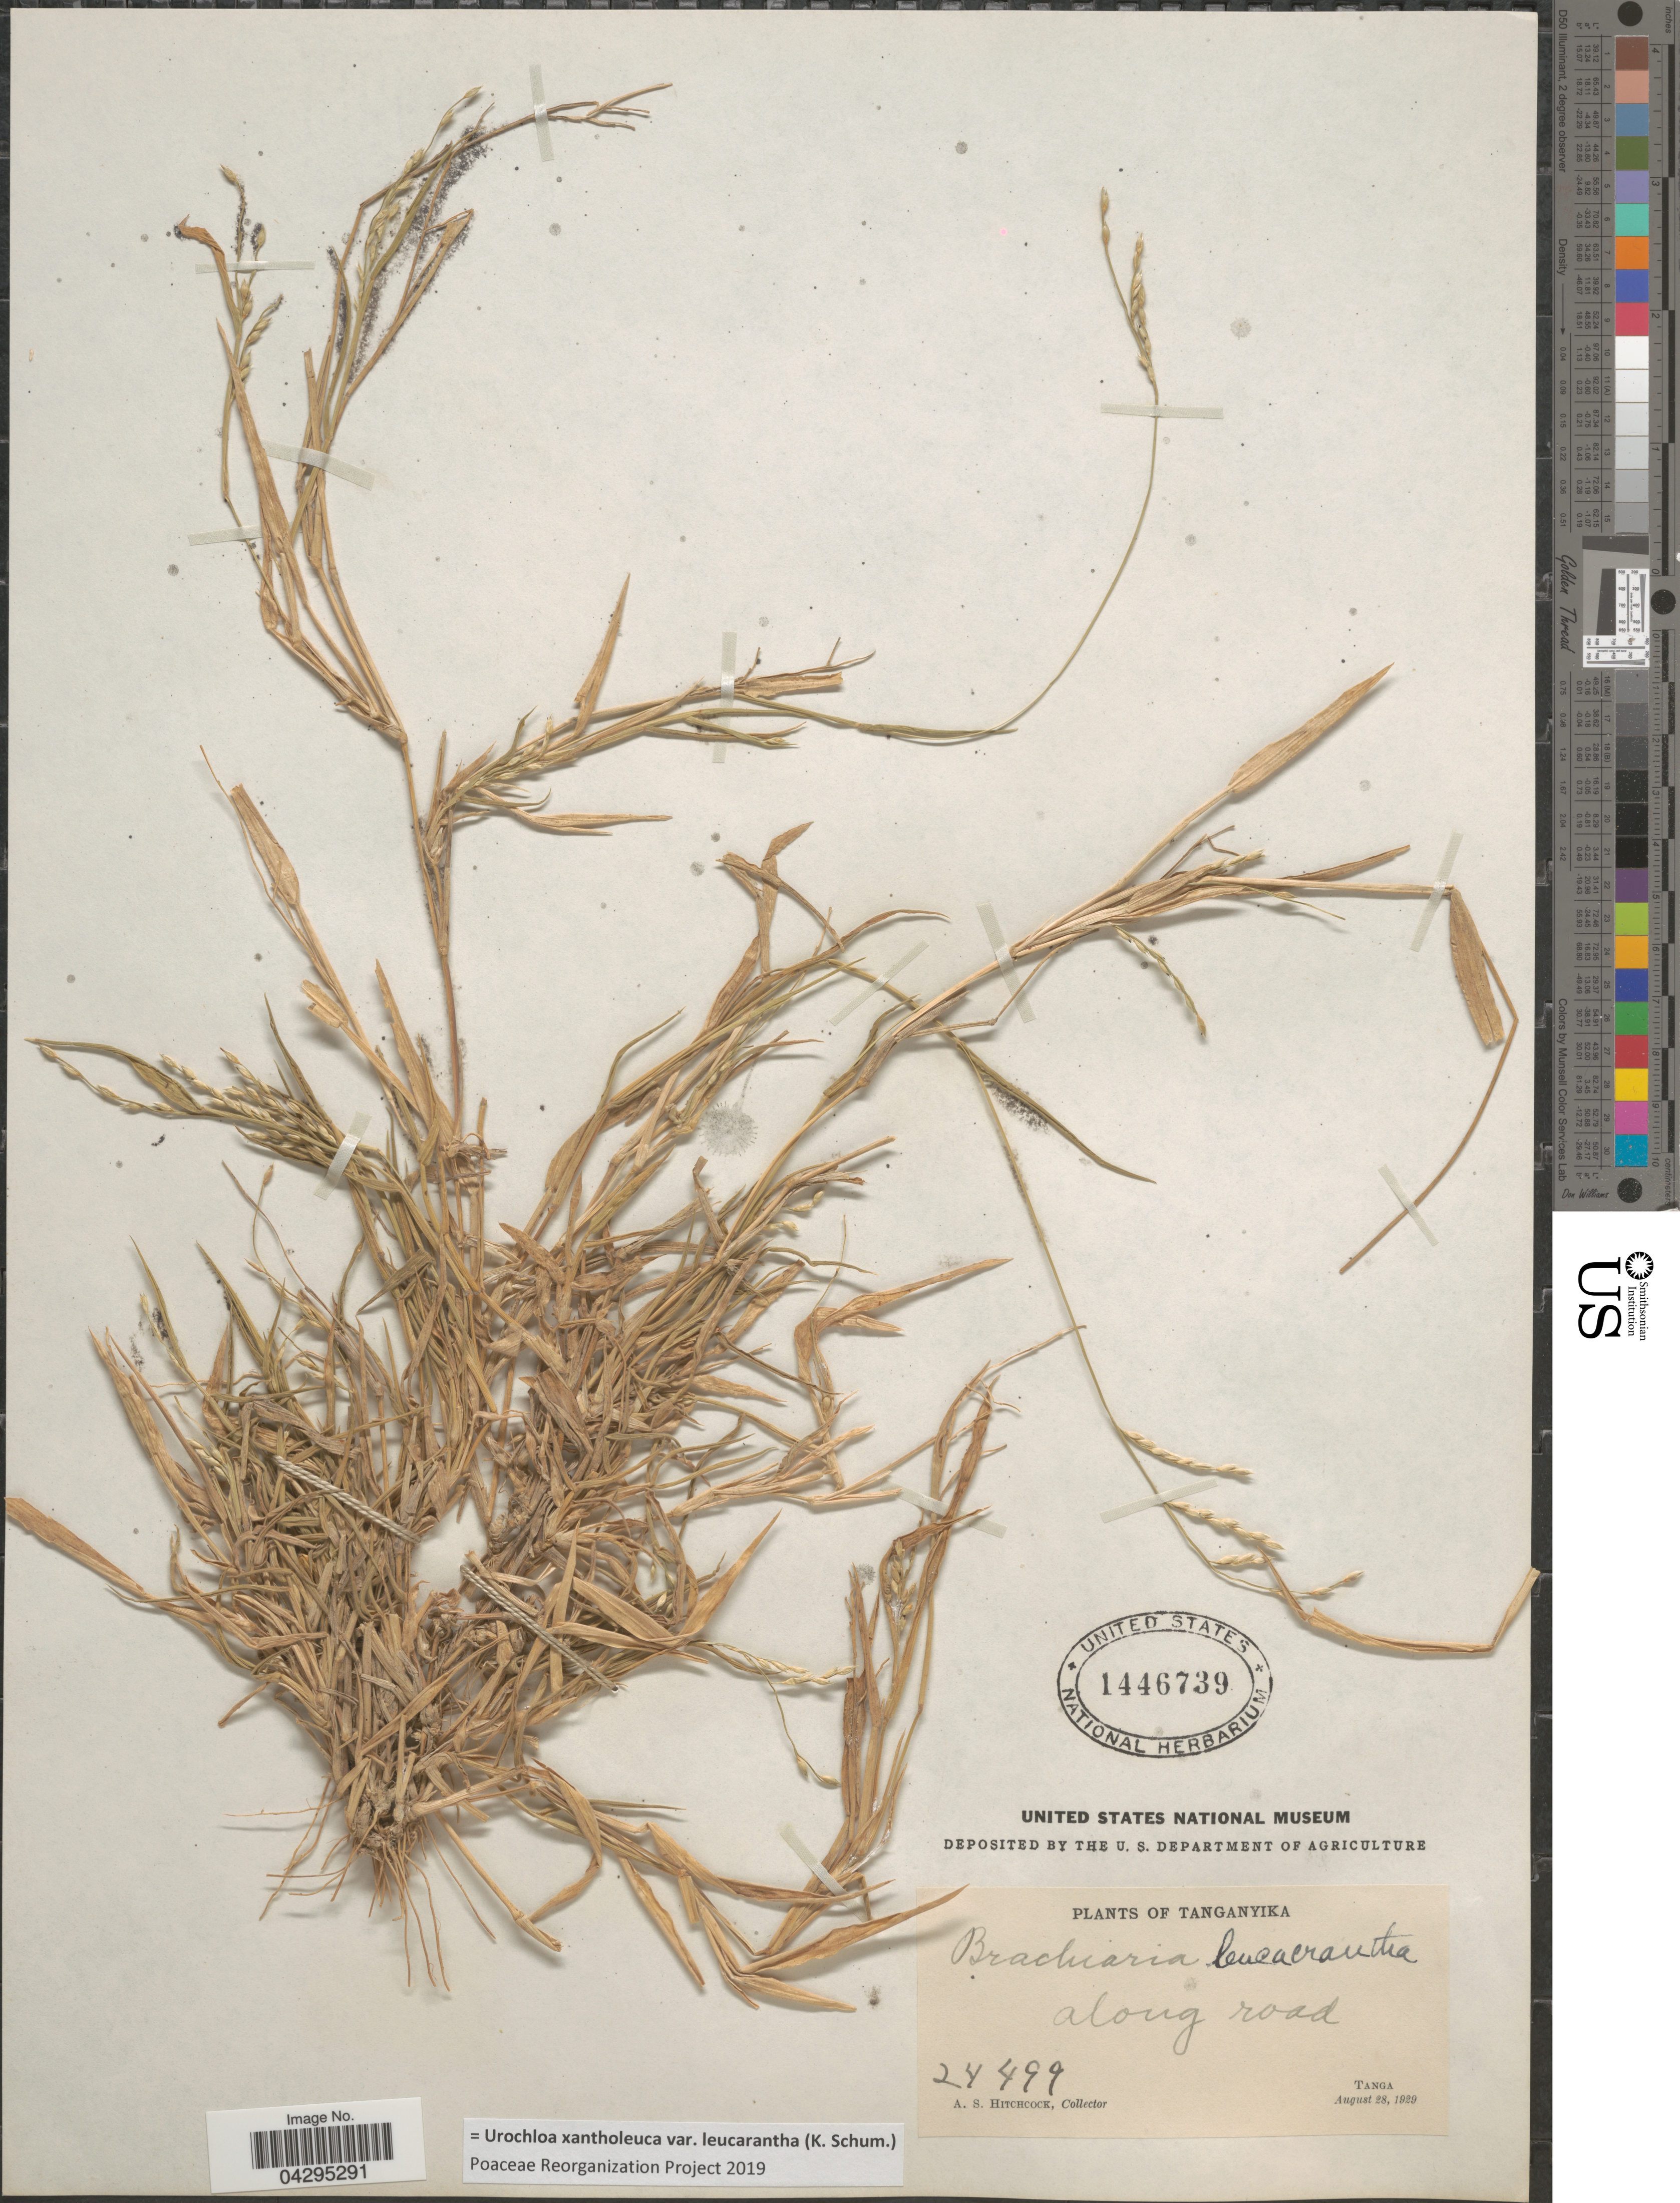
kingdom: Plantae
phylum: Tracheophyta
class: Liliopsida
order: Poales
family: Poaceae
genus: Urochloa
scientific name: Urochloa xantholeuca var. leucarantha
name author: (K. Schum.)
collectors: A. S. Hitchcock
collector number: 24499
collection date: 1929-08-28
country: Tanzania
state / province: Tanga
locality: Along road.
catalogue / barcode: US 1446739